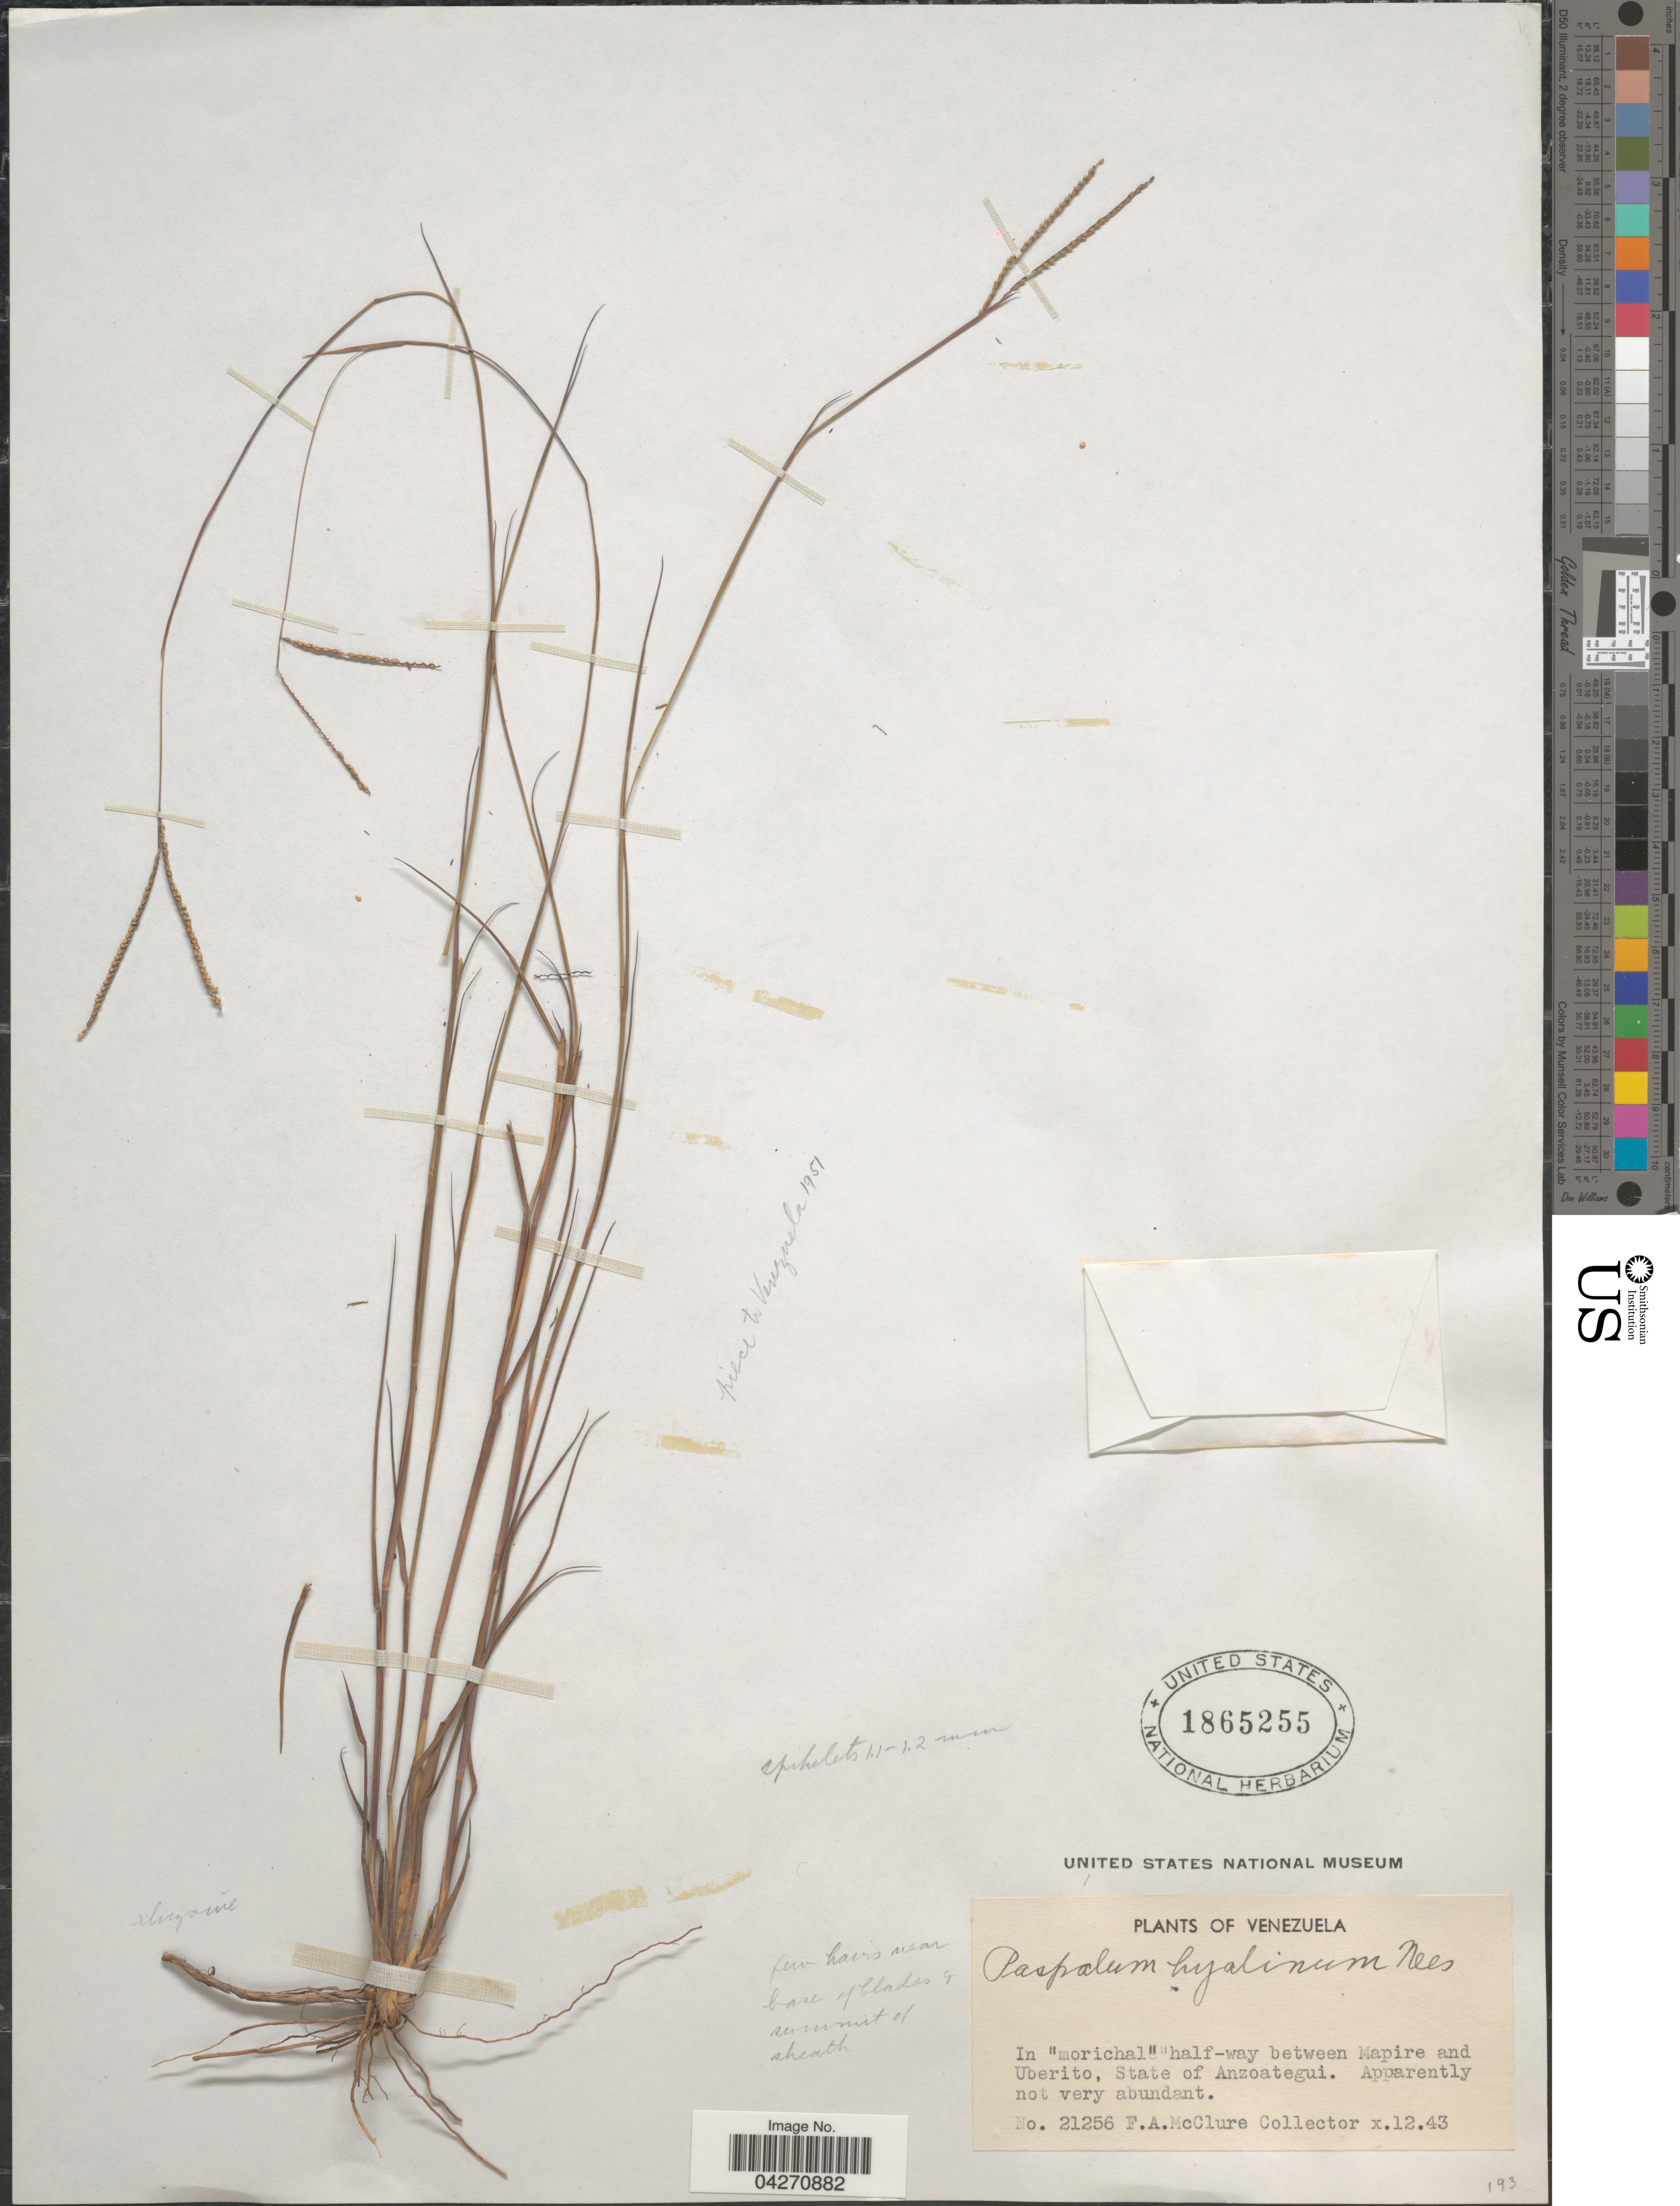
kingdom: Plantae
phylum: Tracheophyta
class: Liliopsida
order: Poales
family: Poaceae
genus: Paspalum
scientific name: Paspalum hyalinum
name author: Nees ex Trin.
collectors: F. A. McClure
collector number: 21256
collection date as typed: Transcribed d/m/y: 12/10/43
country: Venezuela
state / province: Anzoategui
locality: In "morichal" half-way between Mapire and Uberito.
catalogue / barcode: US 1865255